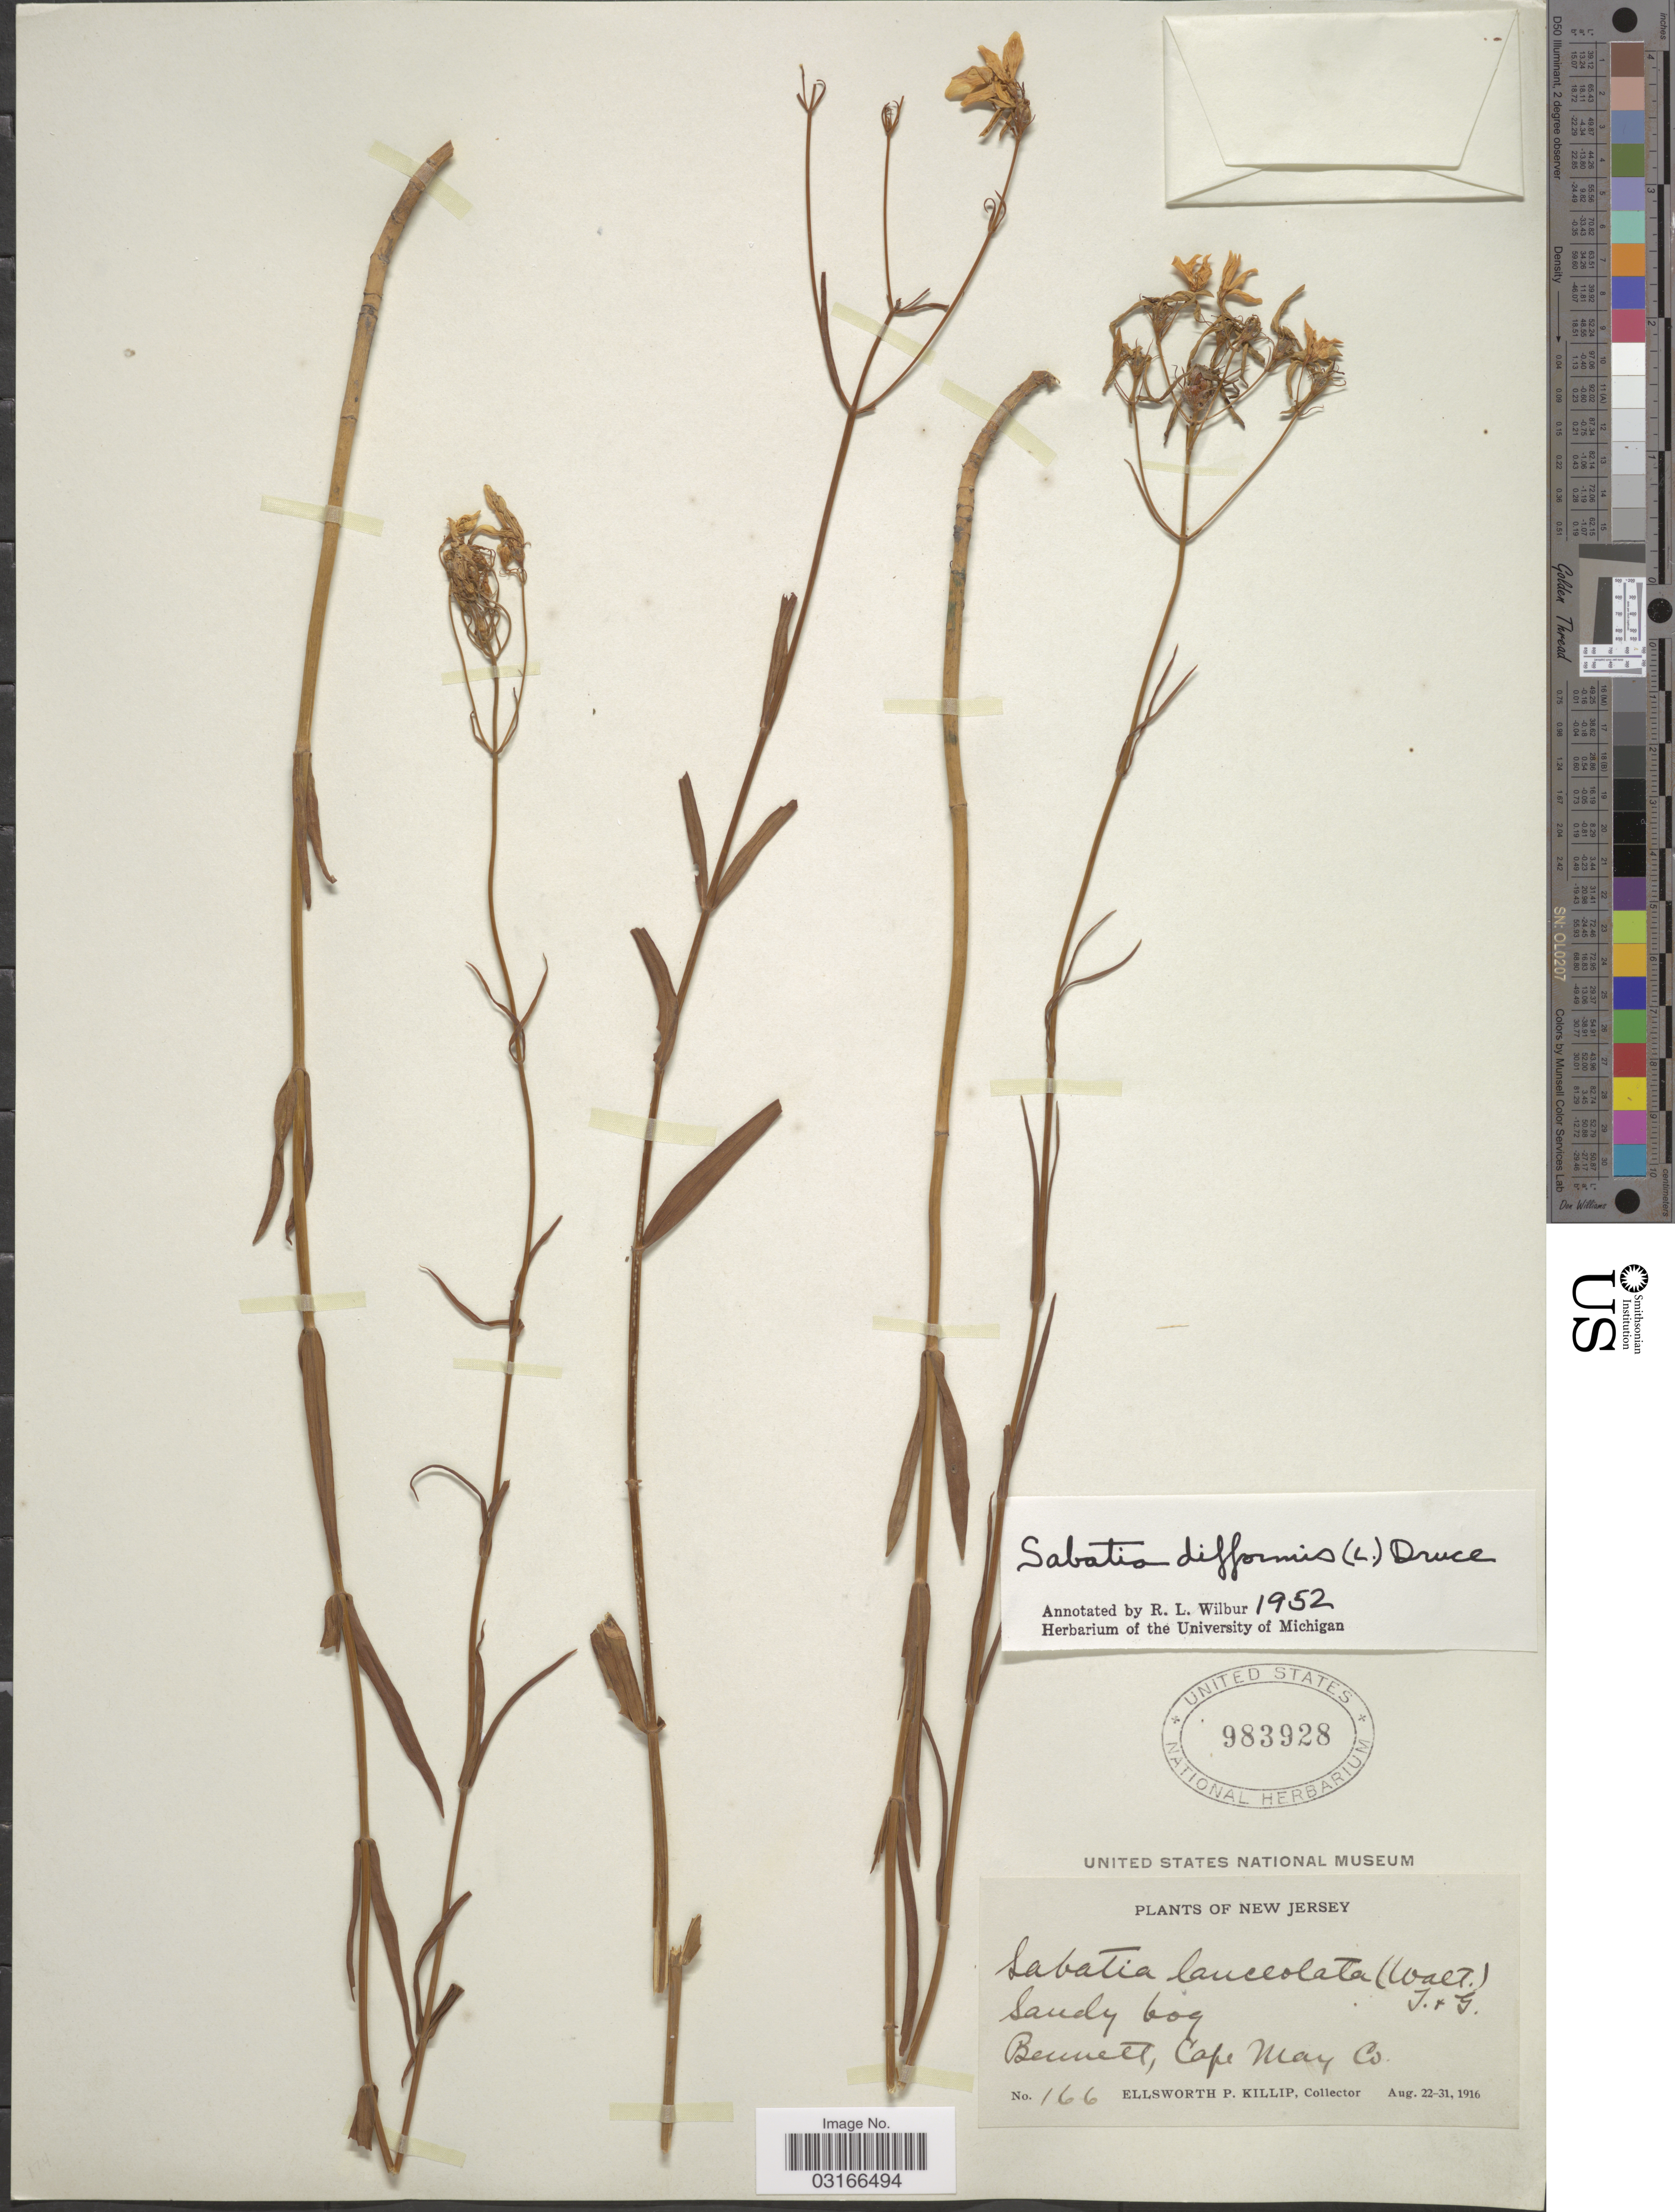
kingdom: Plantae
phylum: Tracheophyta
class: Magnoliopsida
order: Gentianales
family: Gentianaceae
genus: Sabatia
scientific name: Sabatia difformis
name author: (L.) Druce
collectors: E. P. Killip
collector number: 166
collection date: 1916-08-22/1916-08-31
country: United States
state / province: New Jersey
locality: Sandy bog, Bennett, Cape May Co.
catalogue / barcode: US 983928